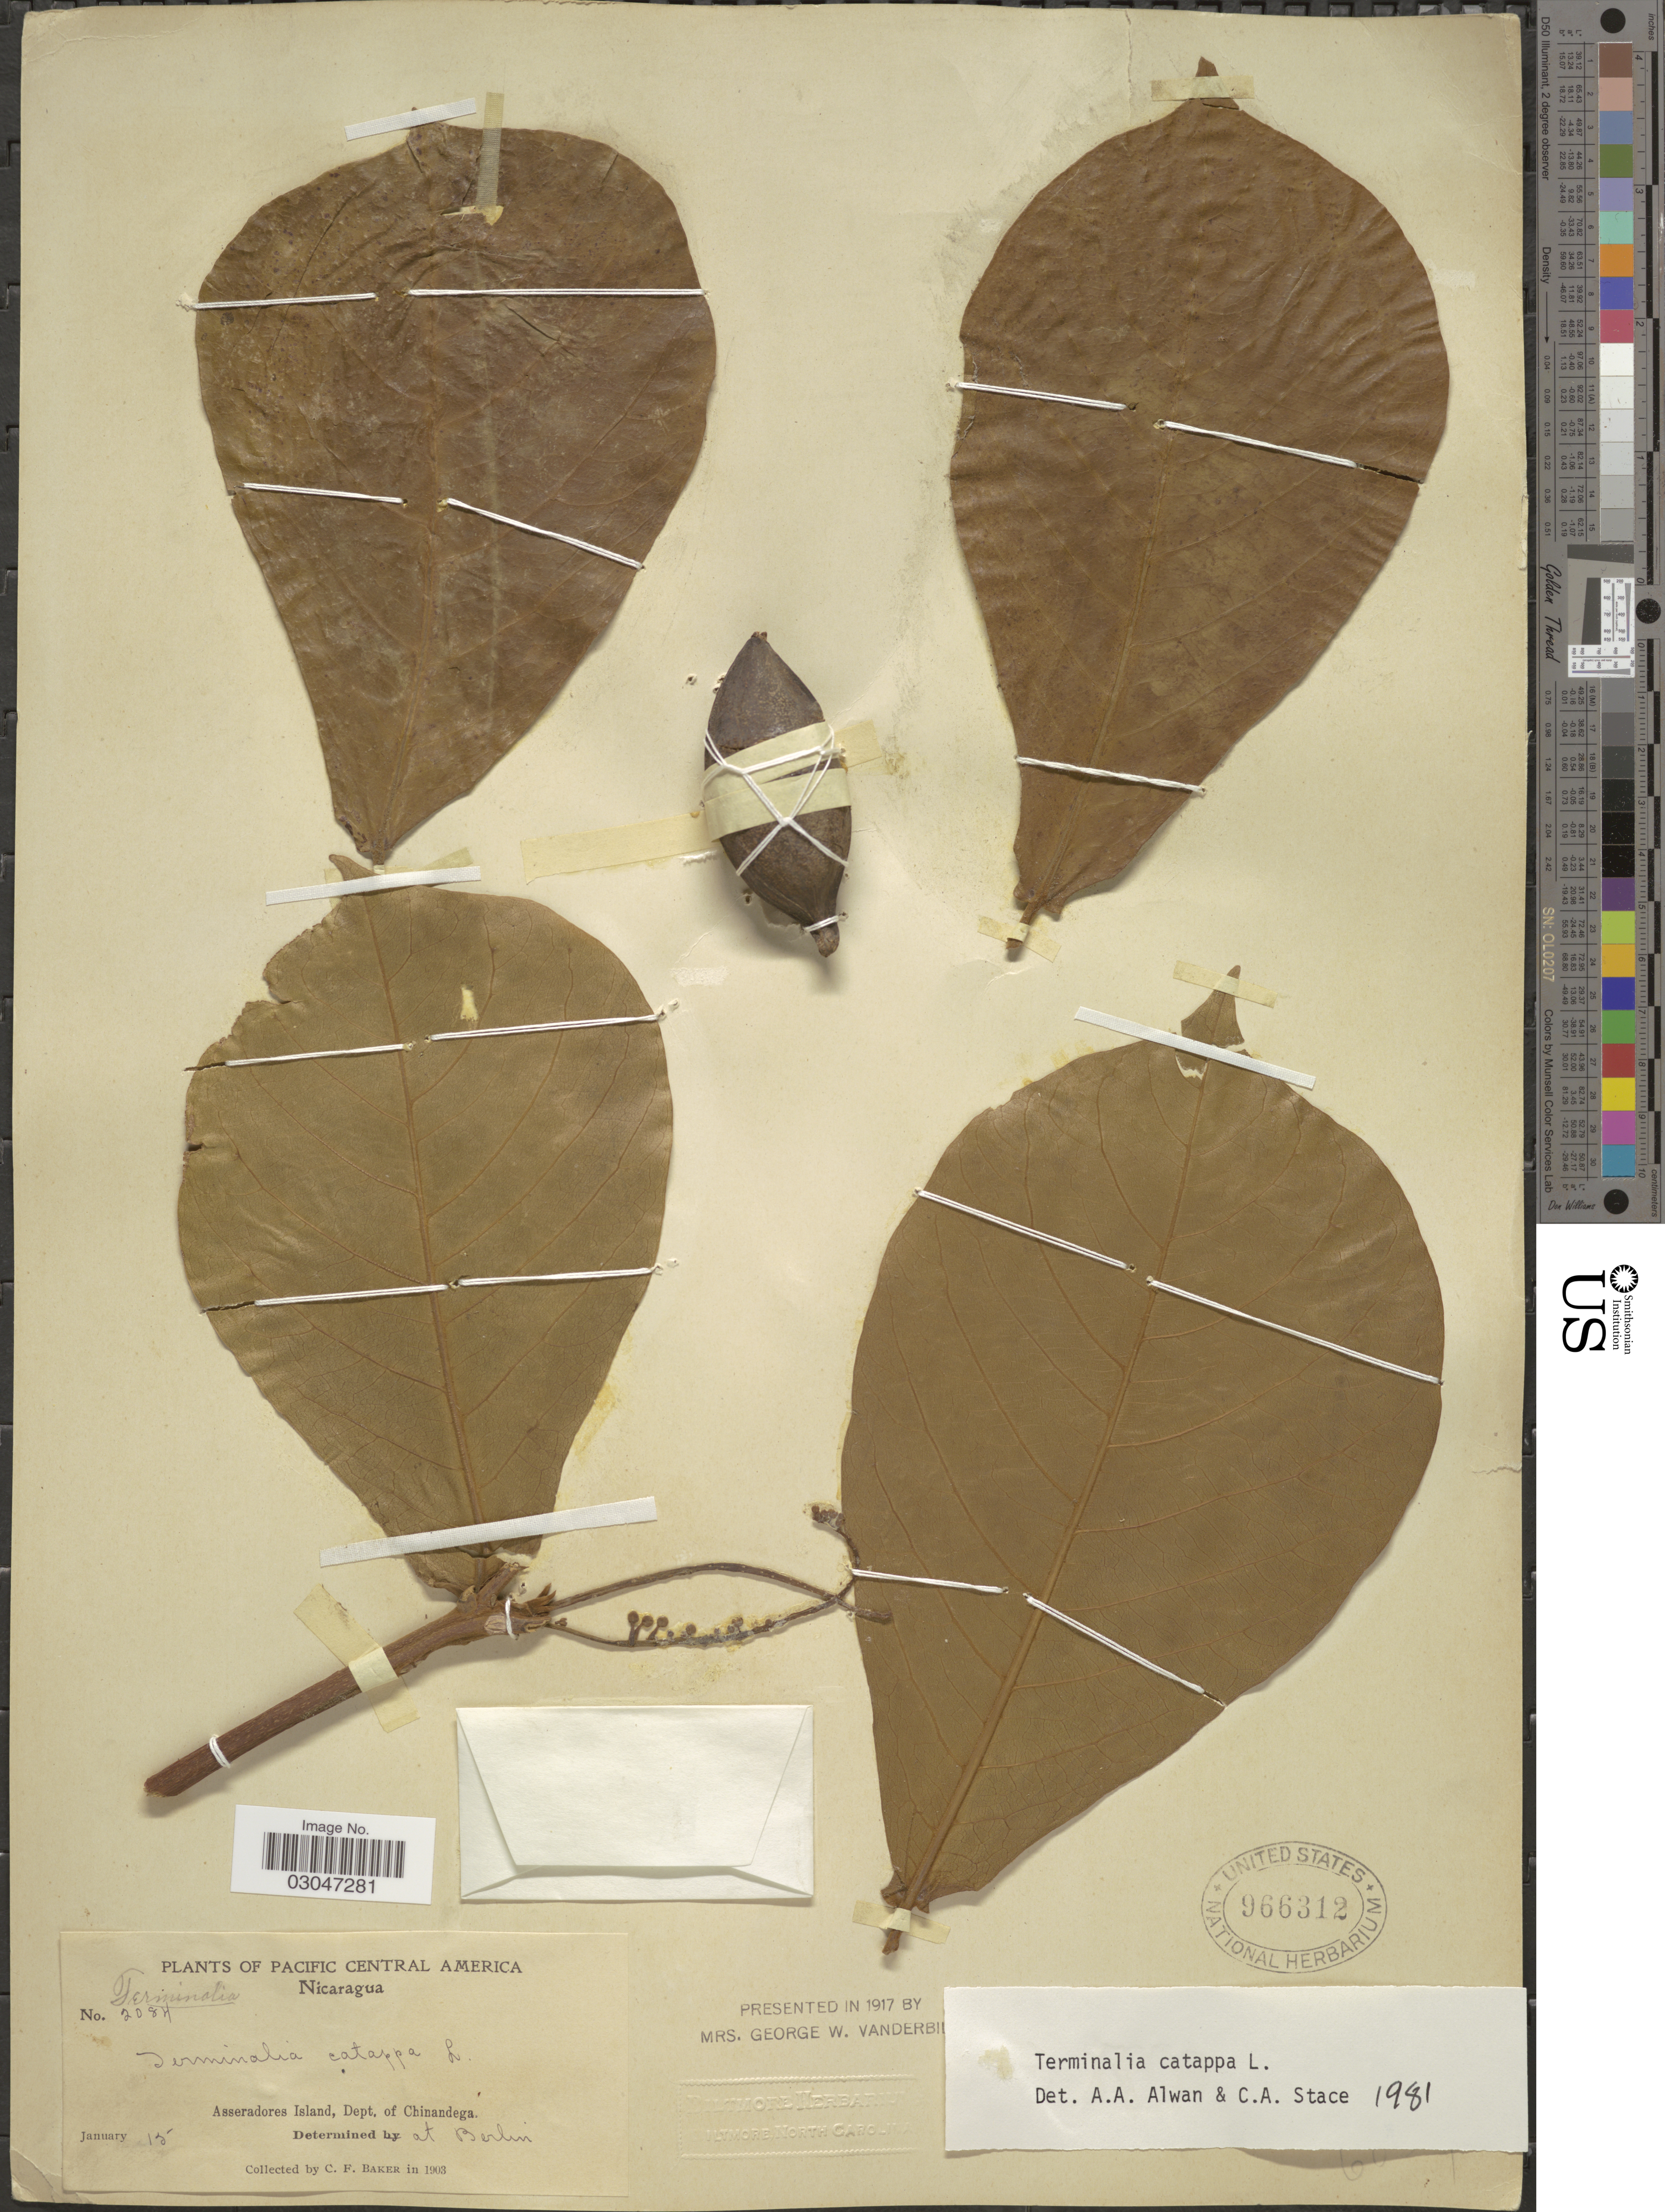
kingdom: Plantae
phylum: Tracheophyta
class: Magnoliopsida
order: Myrtales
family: Combretaceae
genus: Terminalia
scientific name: Terminalia catappa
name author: L.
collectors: C. F. Baker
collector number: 2084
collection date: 1903-01-15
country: Nicaragua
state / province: Chinandega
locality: Pacific Central America. Asseradores Island, Dept. of Chinandega.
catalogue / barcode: US 966312